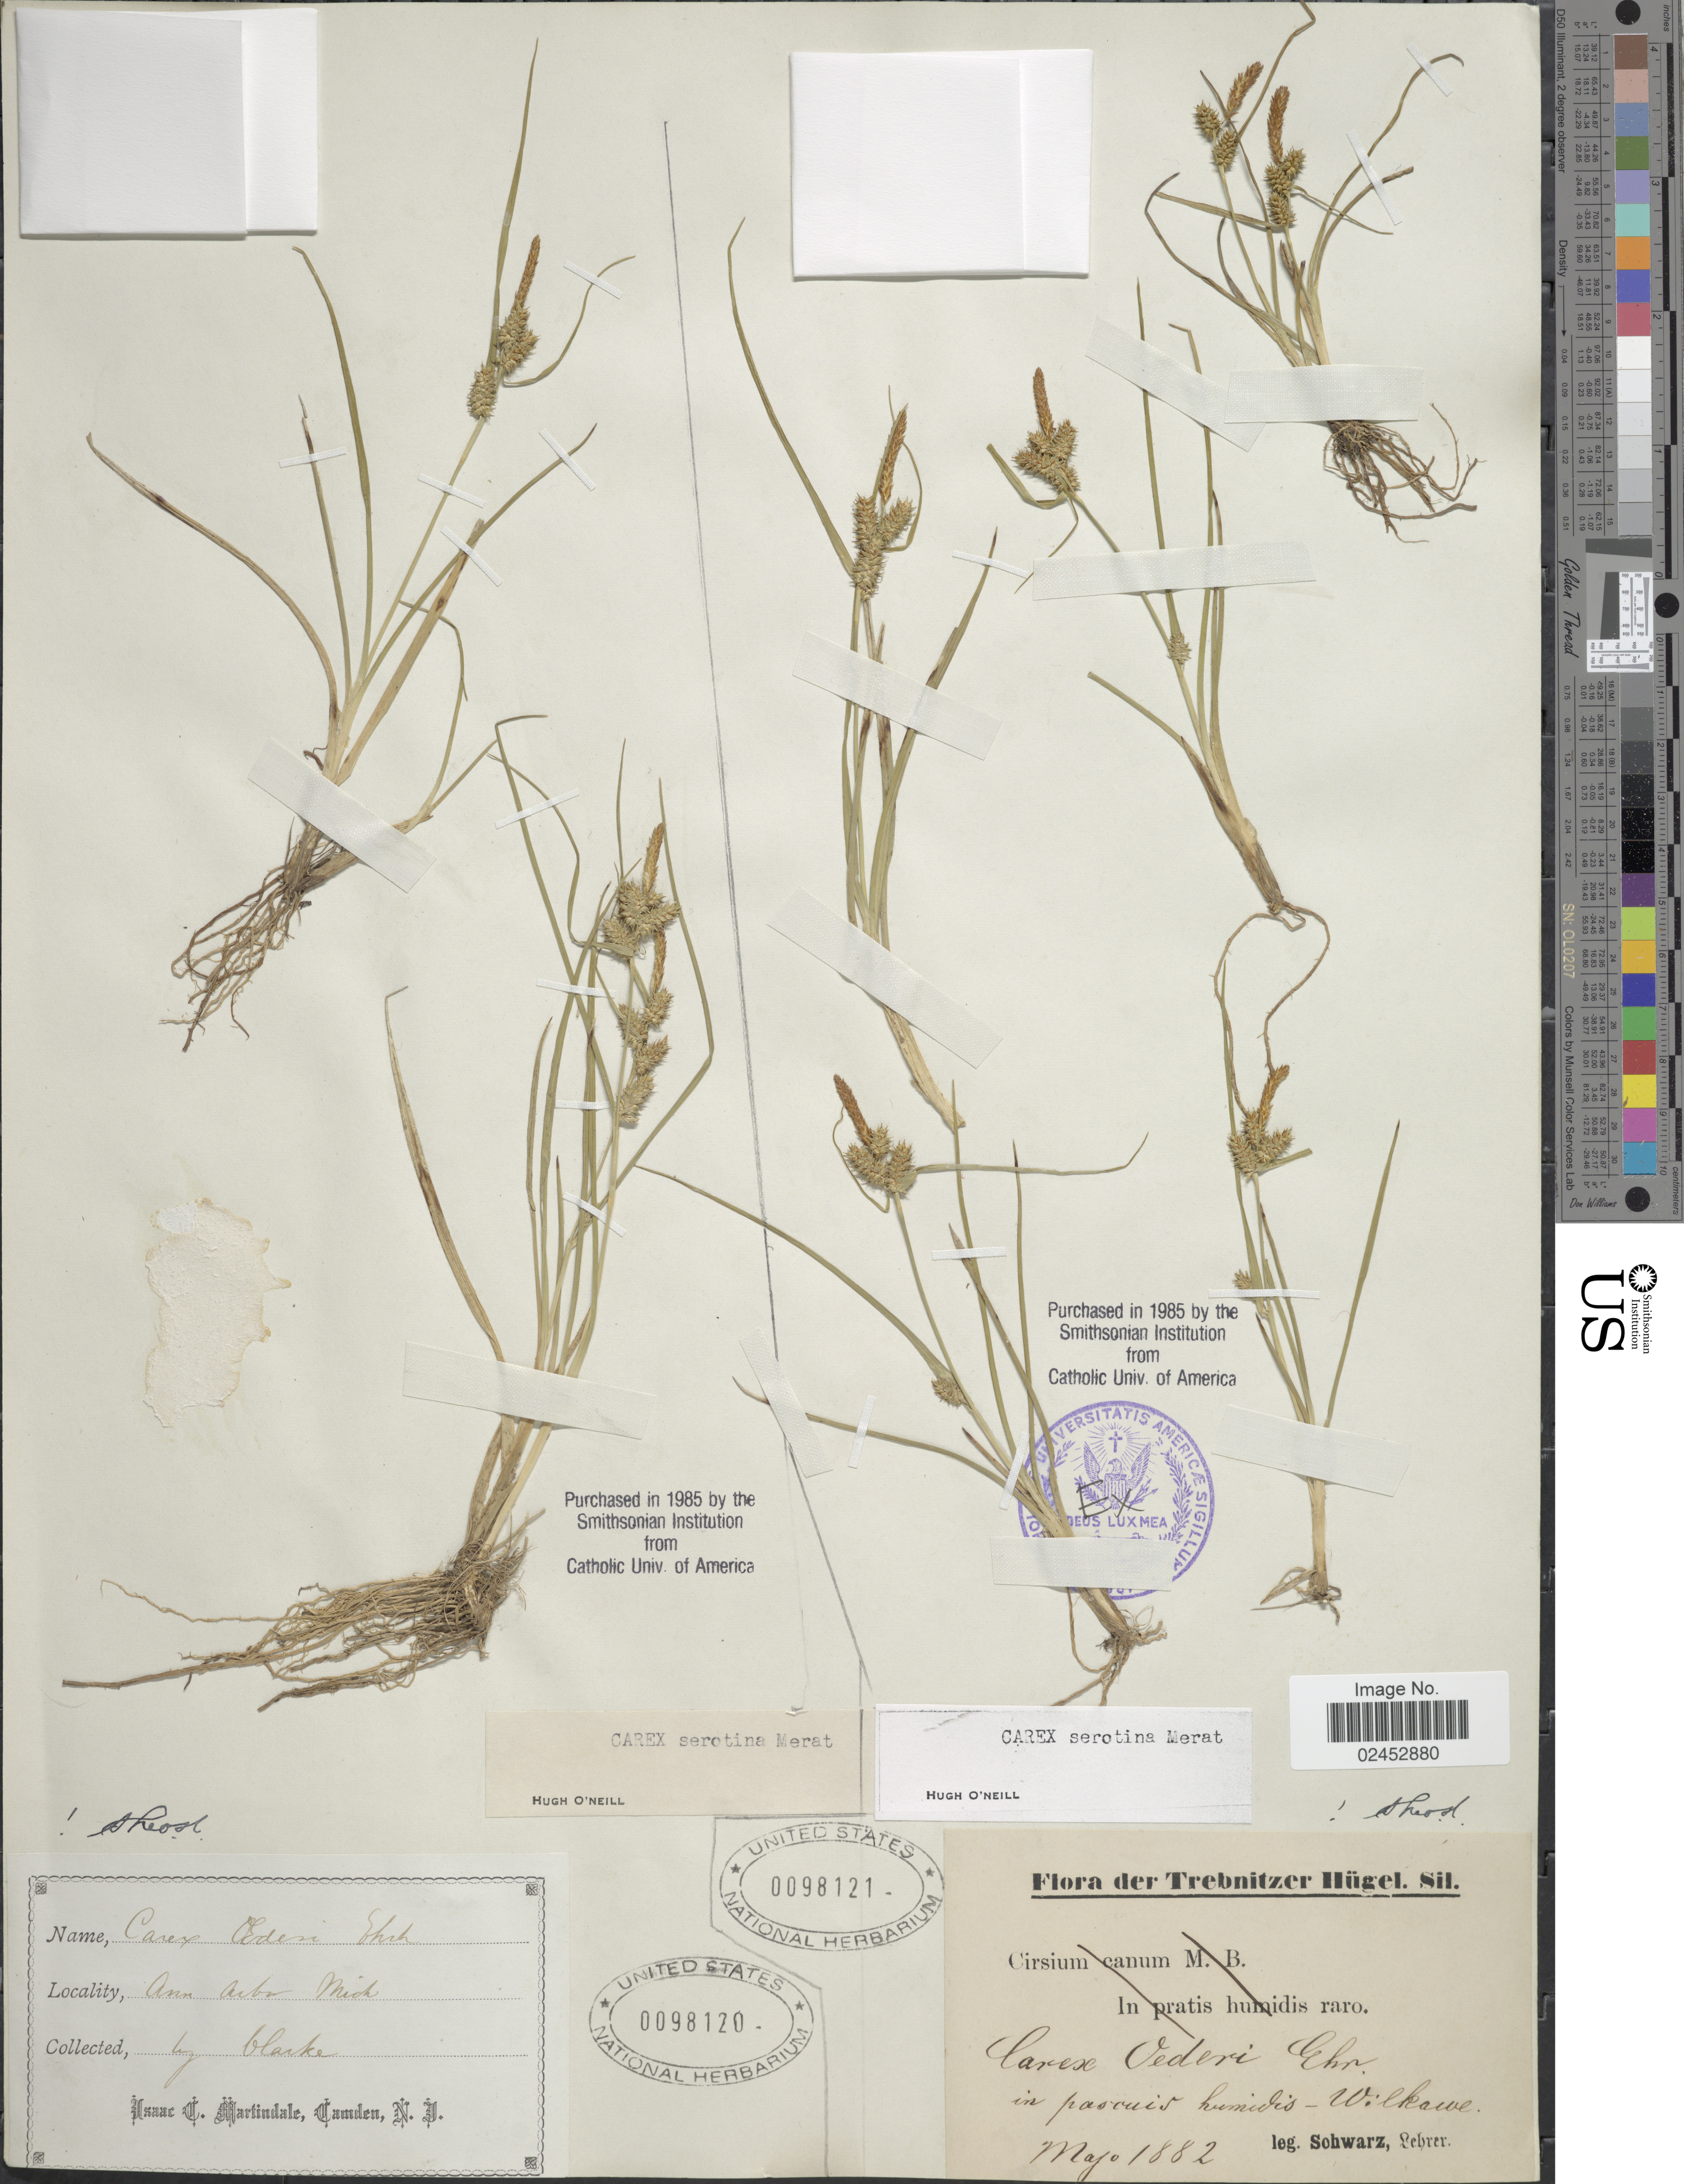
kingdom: Plantae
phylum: Tracheophyta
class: Liliopsida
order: Poales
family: Cyperaceae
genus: Carex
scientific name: Carex oederi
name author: Retz.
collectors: -. Schwarz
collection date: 1882-05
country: Poland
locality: Trebnitzer Hugel. Sil. [unsure placement], in pascuis humidis-W. Wilkawe. [interpreted]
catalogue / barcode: US 98121-2